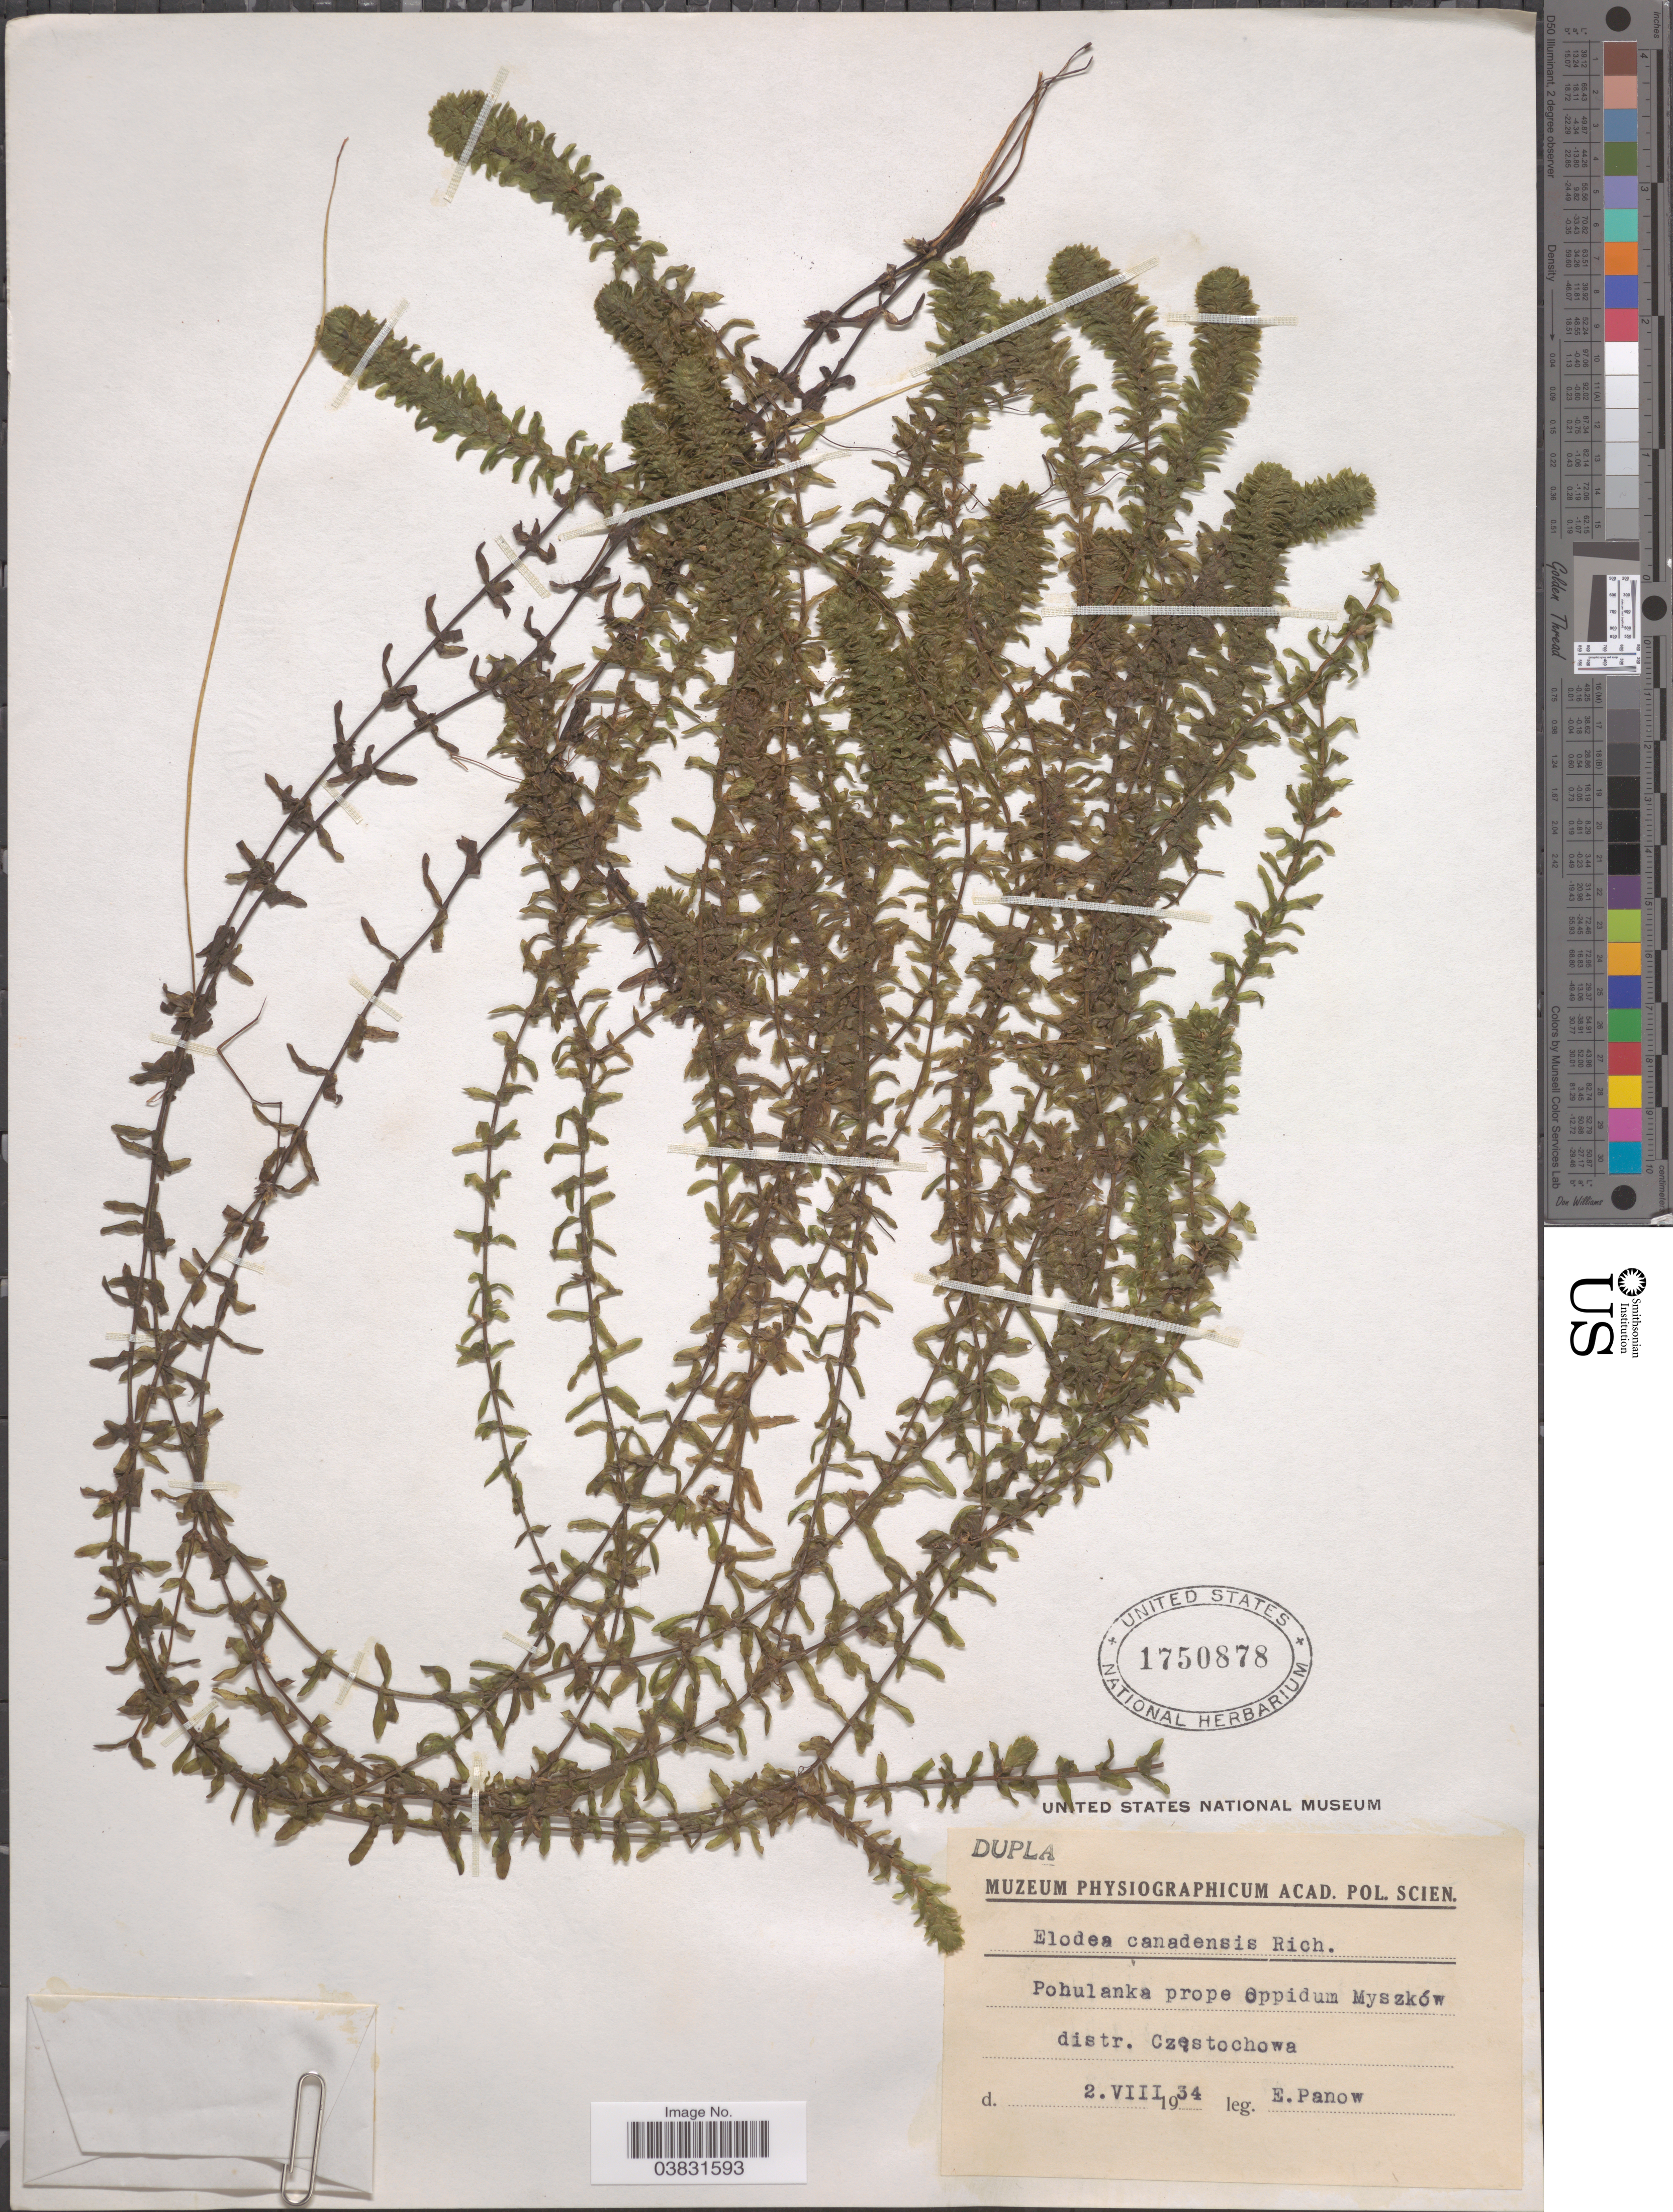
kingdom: Plantae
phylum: Tracheophyta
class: Liliopsida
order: Alismatales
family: Hydrocharitaceae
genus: Elodea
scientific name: Elodea canadensis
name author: Michx.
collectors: E. Panow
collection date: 1934-08-02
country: Poland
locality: Distr. Czestochowa.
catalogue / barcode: US 1750878